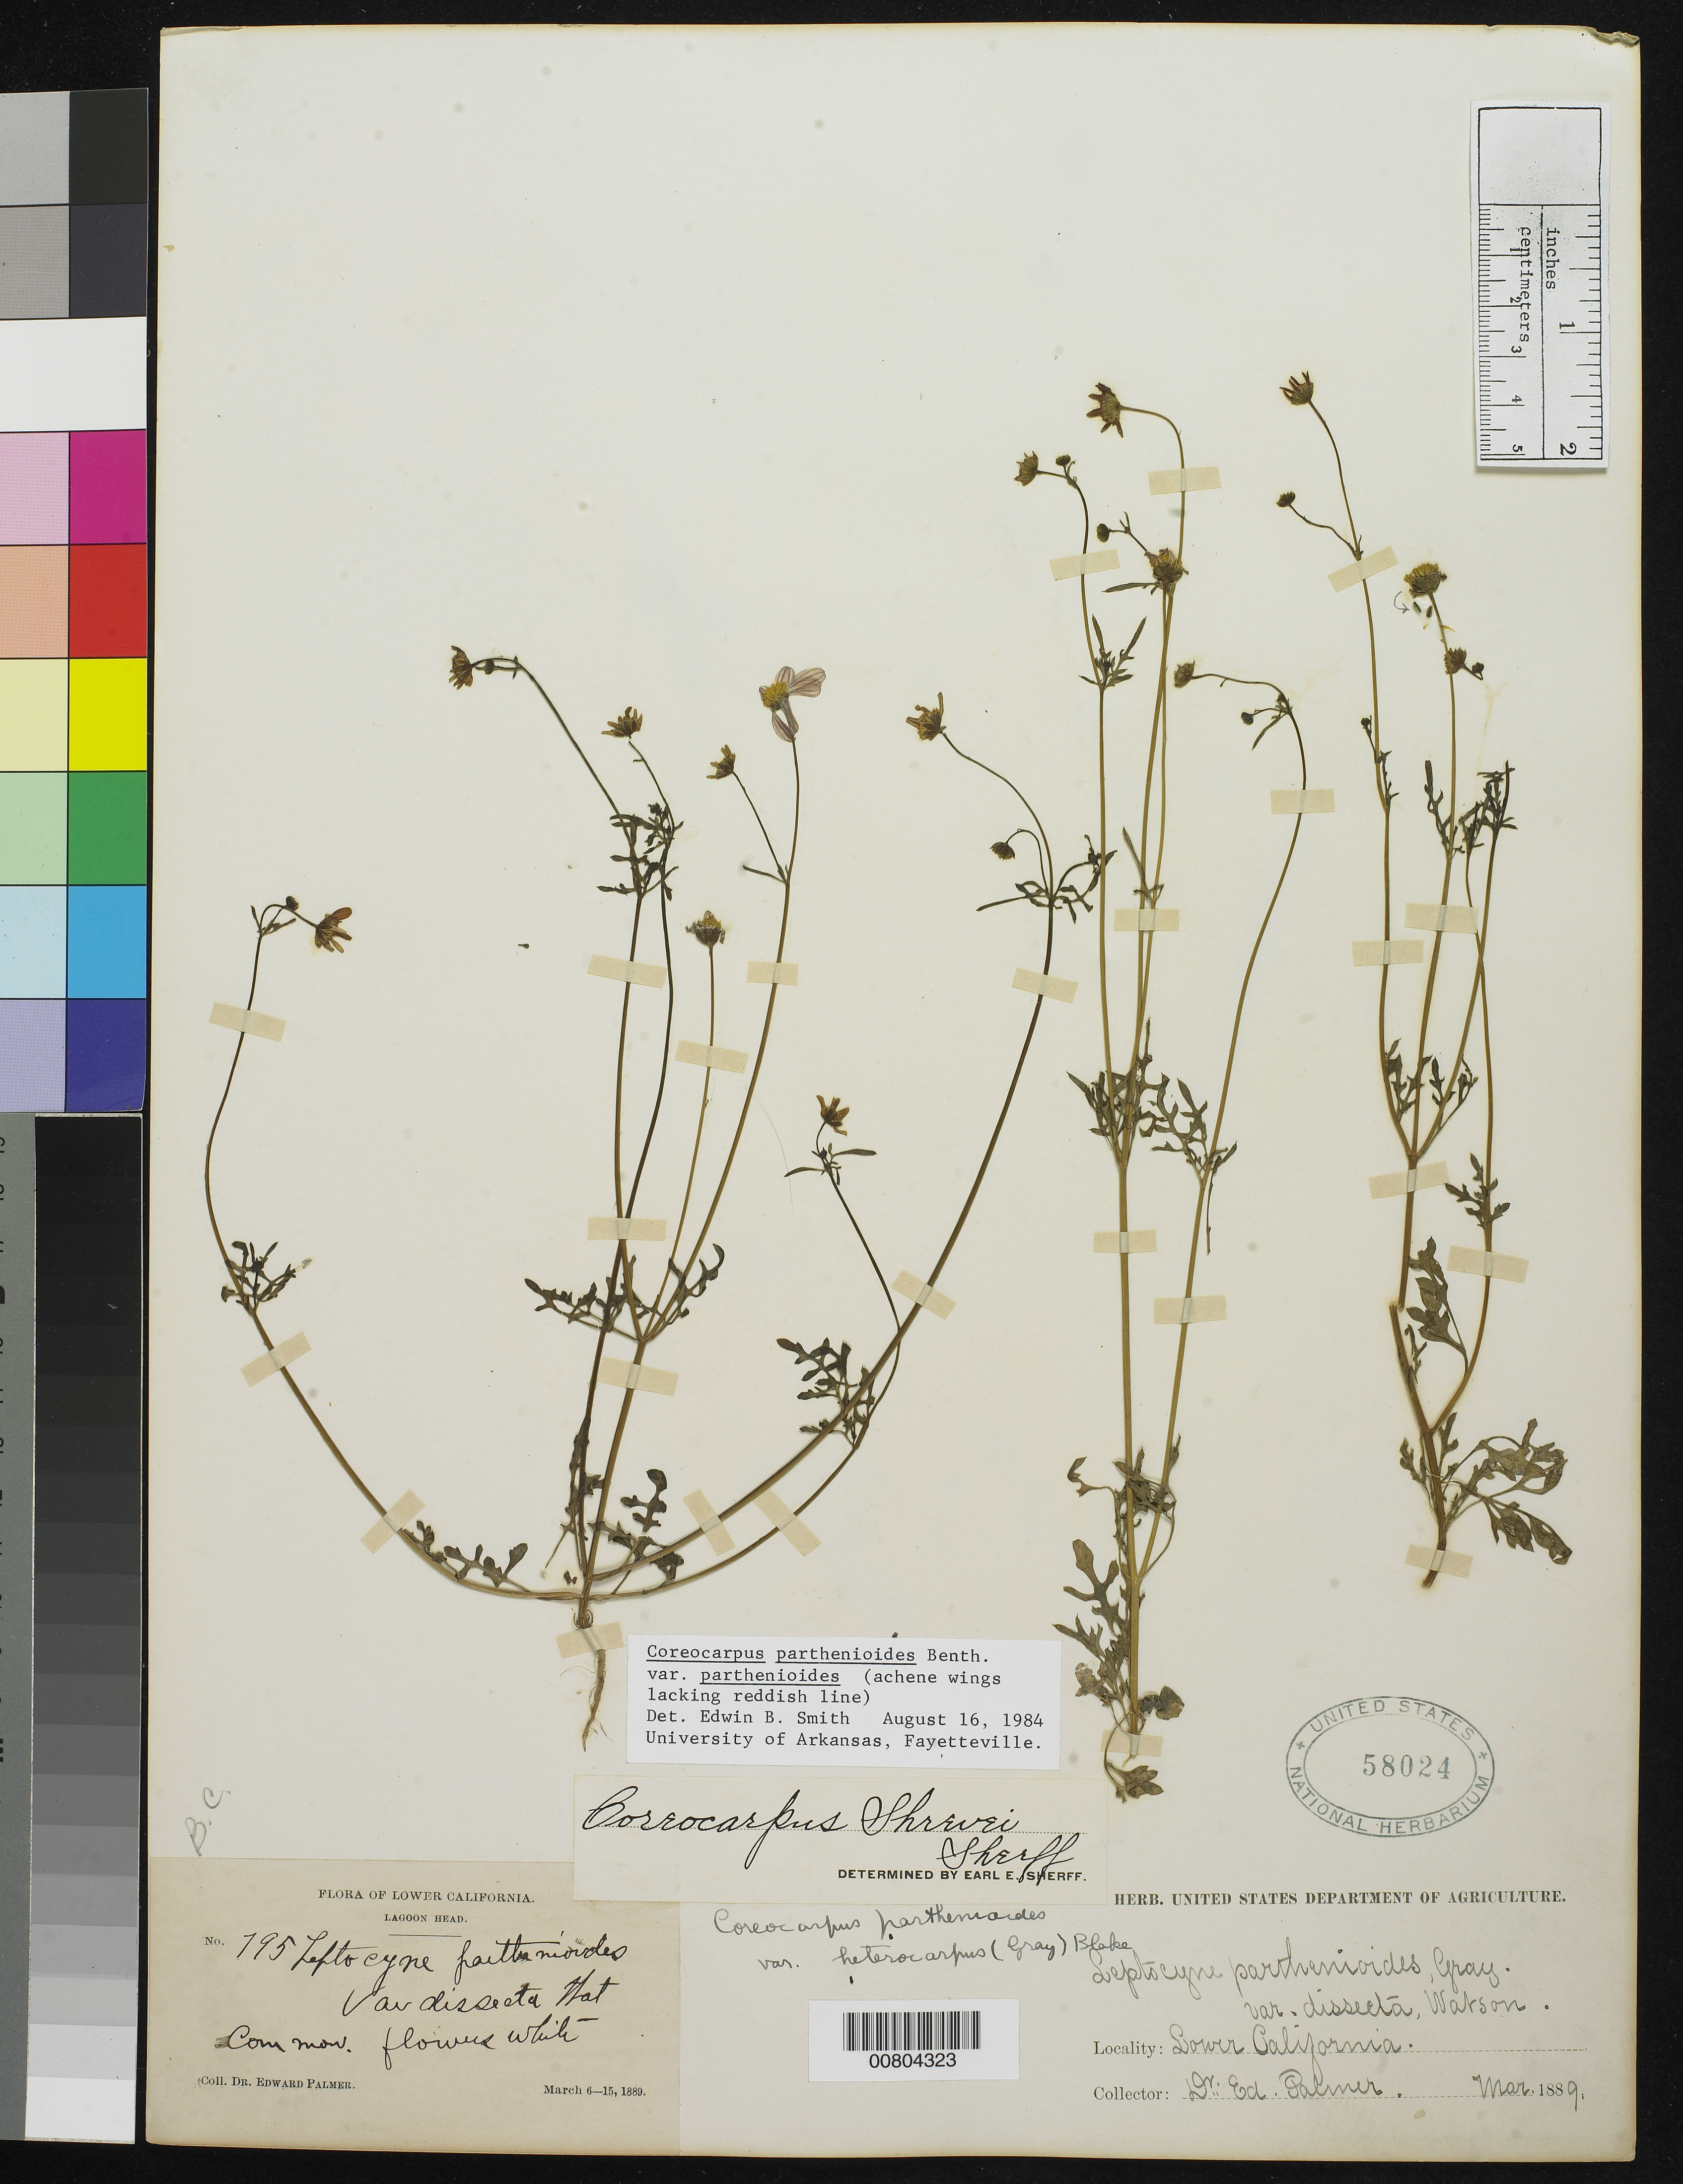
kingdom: Plantae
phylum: Tracheophyta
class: Magnoliopsida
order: Asterales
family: Asteraceae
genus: Coreocarpus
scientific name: Coreocarpus parthenioides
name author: Benth.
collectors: E. Palmer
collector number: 795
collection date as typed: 06 Mar 1889 to 15 Mar 1889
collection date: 1889-03-06/1889-03-15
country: Mexico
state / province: Baja California Norte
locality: Lagoon Head, Baja California.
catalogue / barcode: US 58024